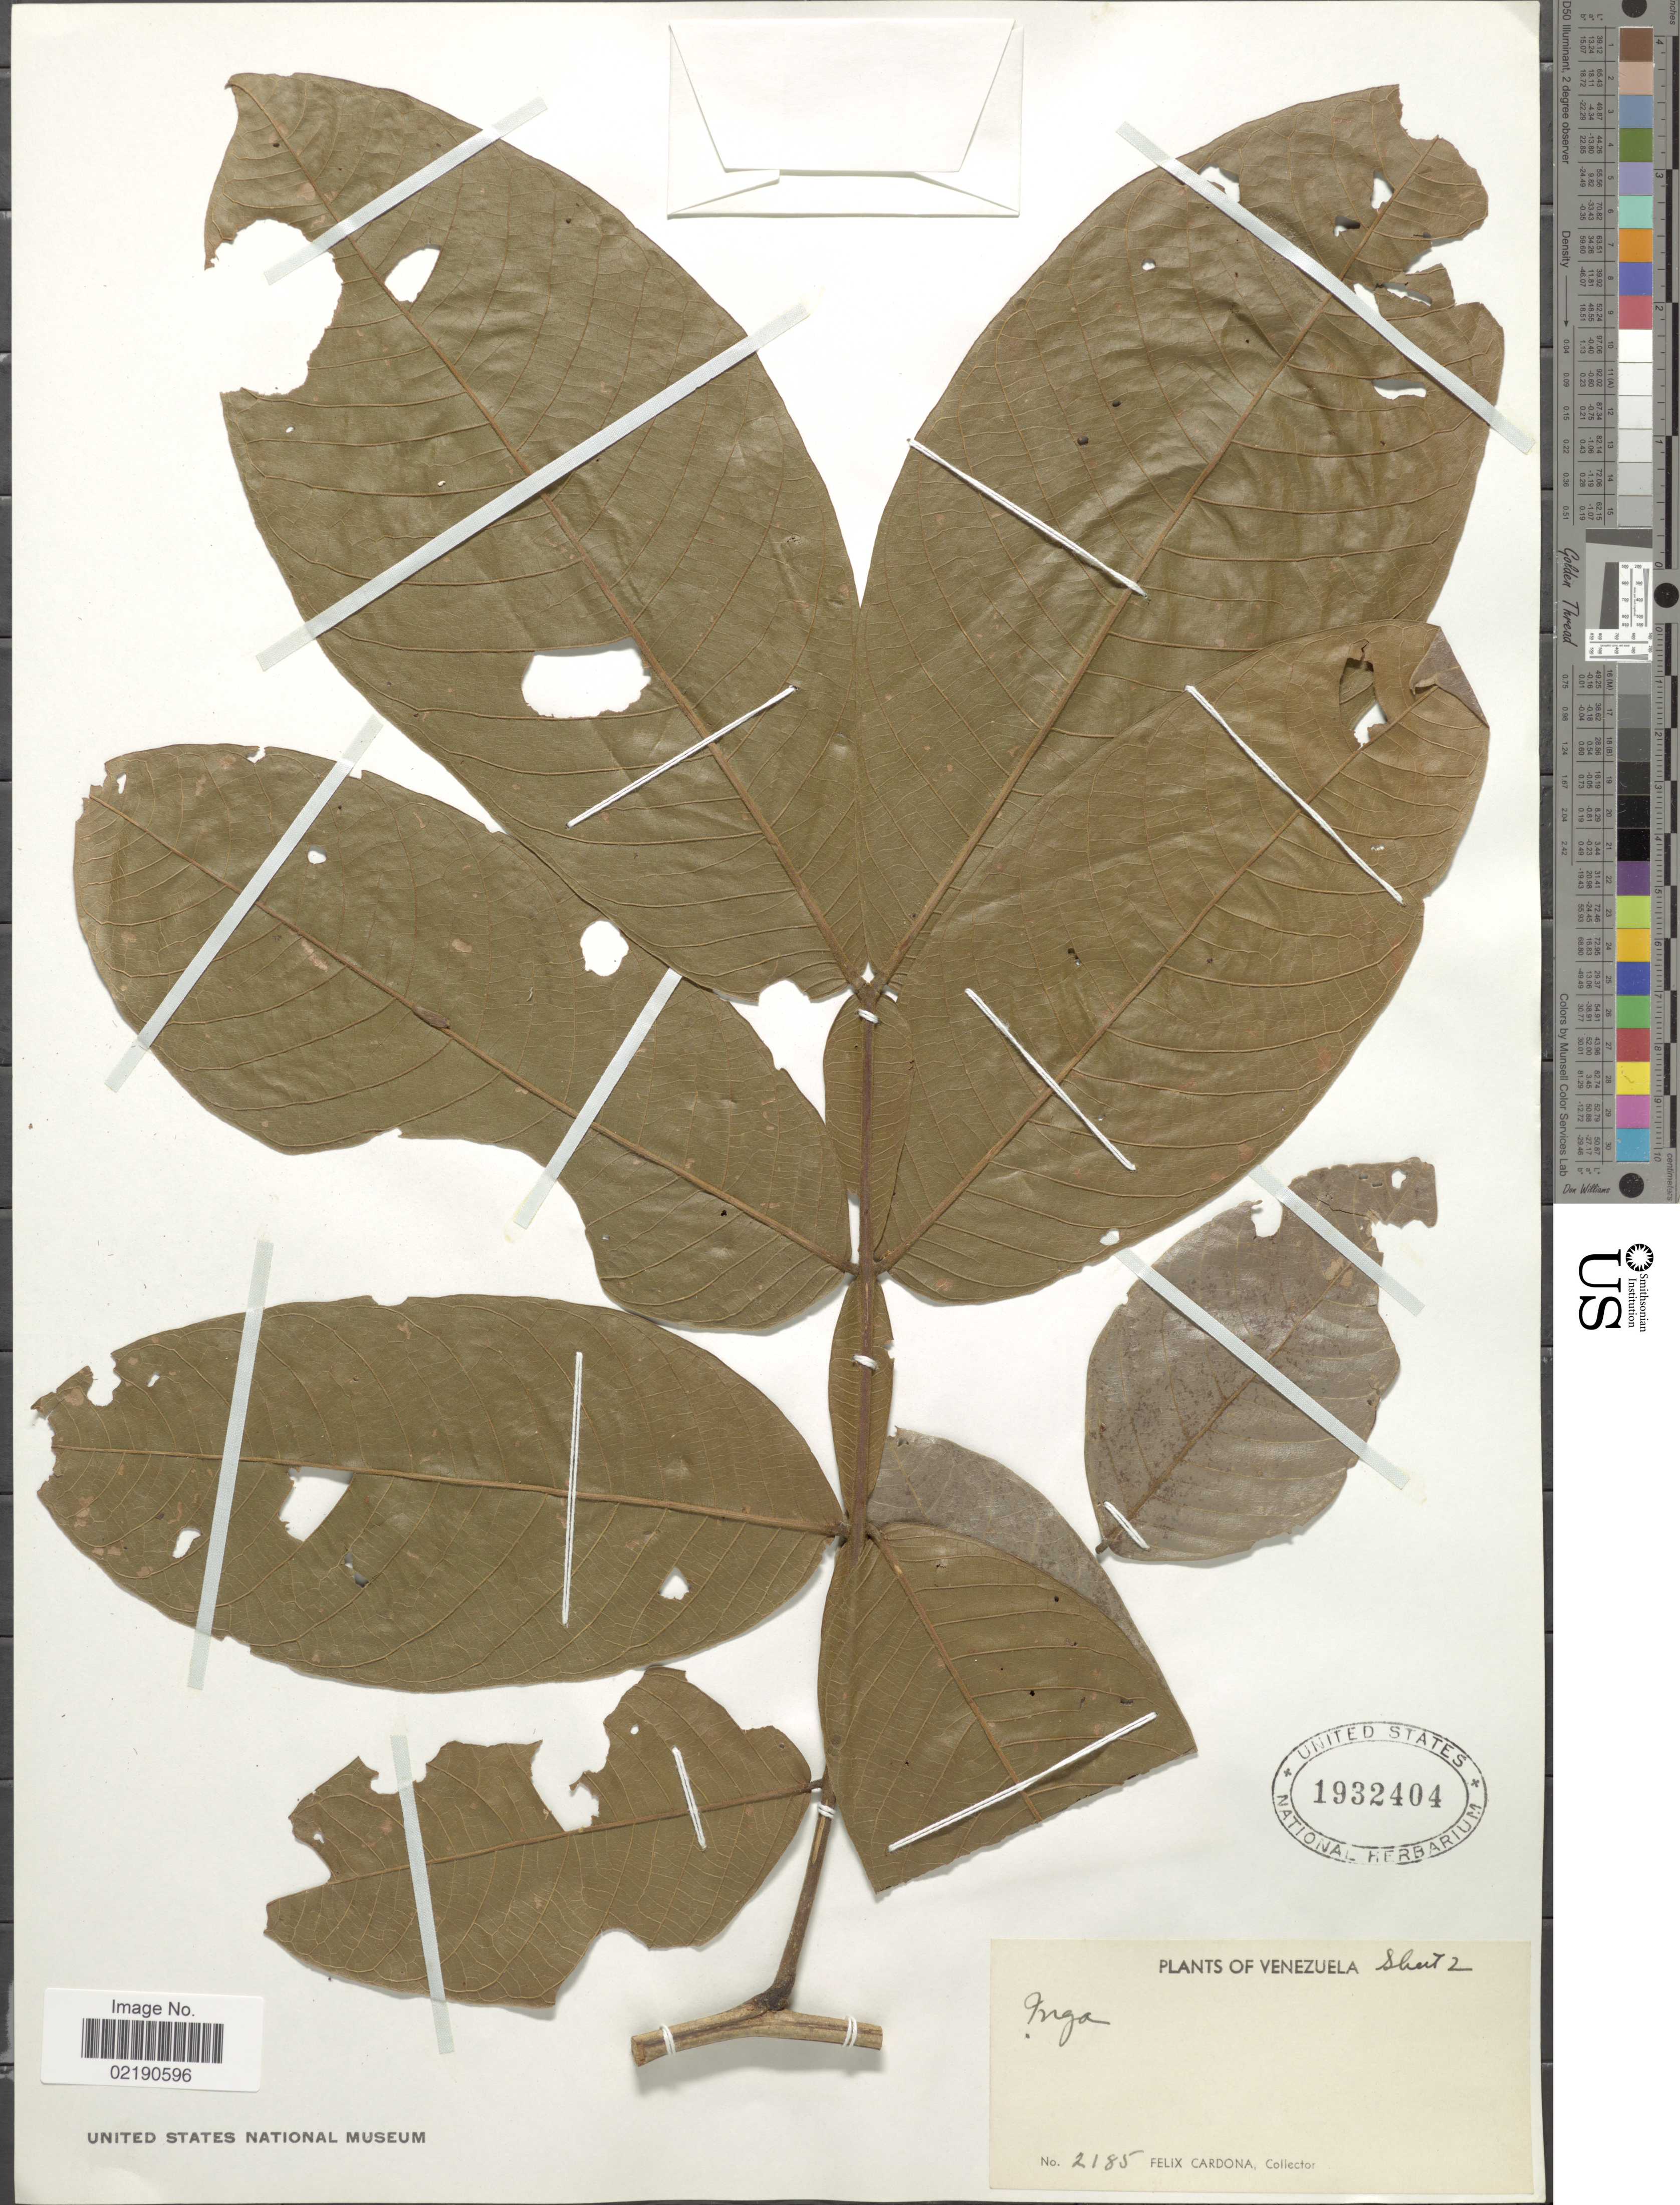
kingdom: Plantae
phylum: Tracheophyta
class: Magnoliopsida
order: Fabales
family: Fabaceae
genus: Inga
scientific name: Inga sp.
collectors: F. Cardona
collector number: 2185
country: Venezuela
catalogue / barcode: US 1932404